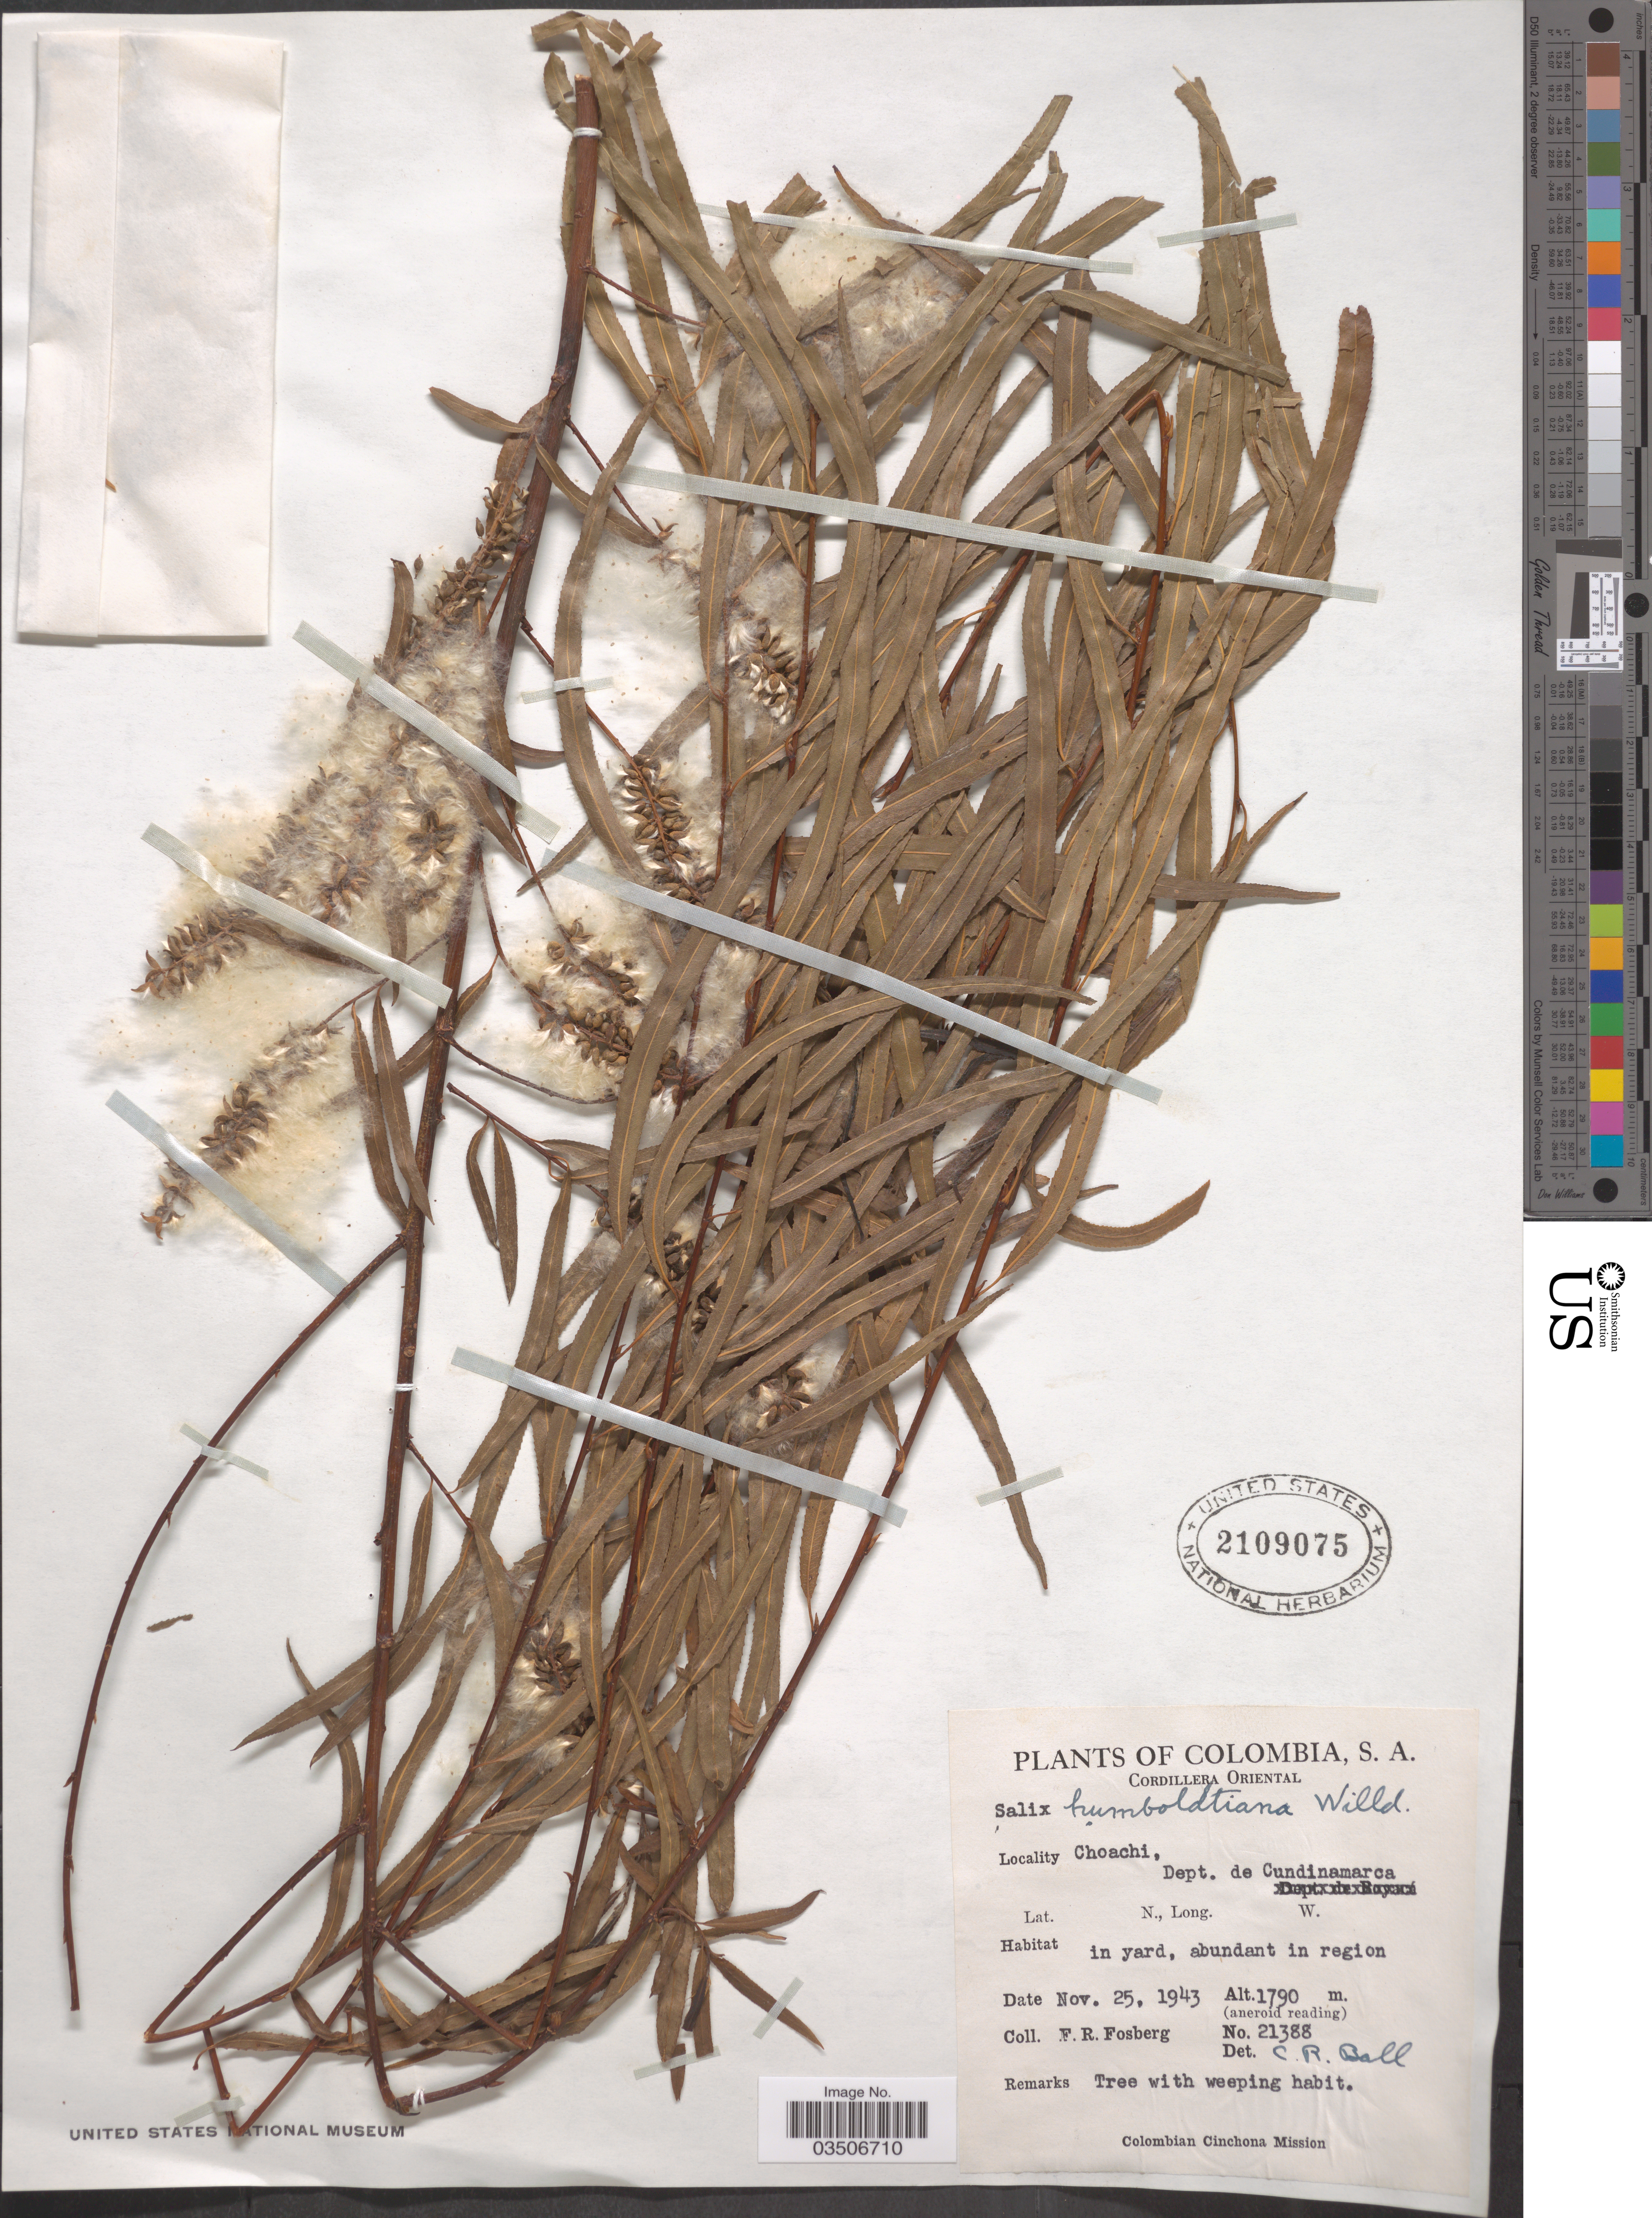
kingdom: Plantae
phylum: Tracheophyta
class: Magnoliopsida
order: Malpighiales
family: Salicaceae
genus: Salix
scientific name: Salix humboldtiana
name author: Willd.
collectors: F. R. Fosberg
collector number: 21388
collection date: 1943-11-25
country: Colombia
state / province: Cundinamarca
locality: Cordillera Oriental. Choachi, Dept. de Cundinamarca.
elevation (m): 1790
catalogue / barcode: US 2109075